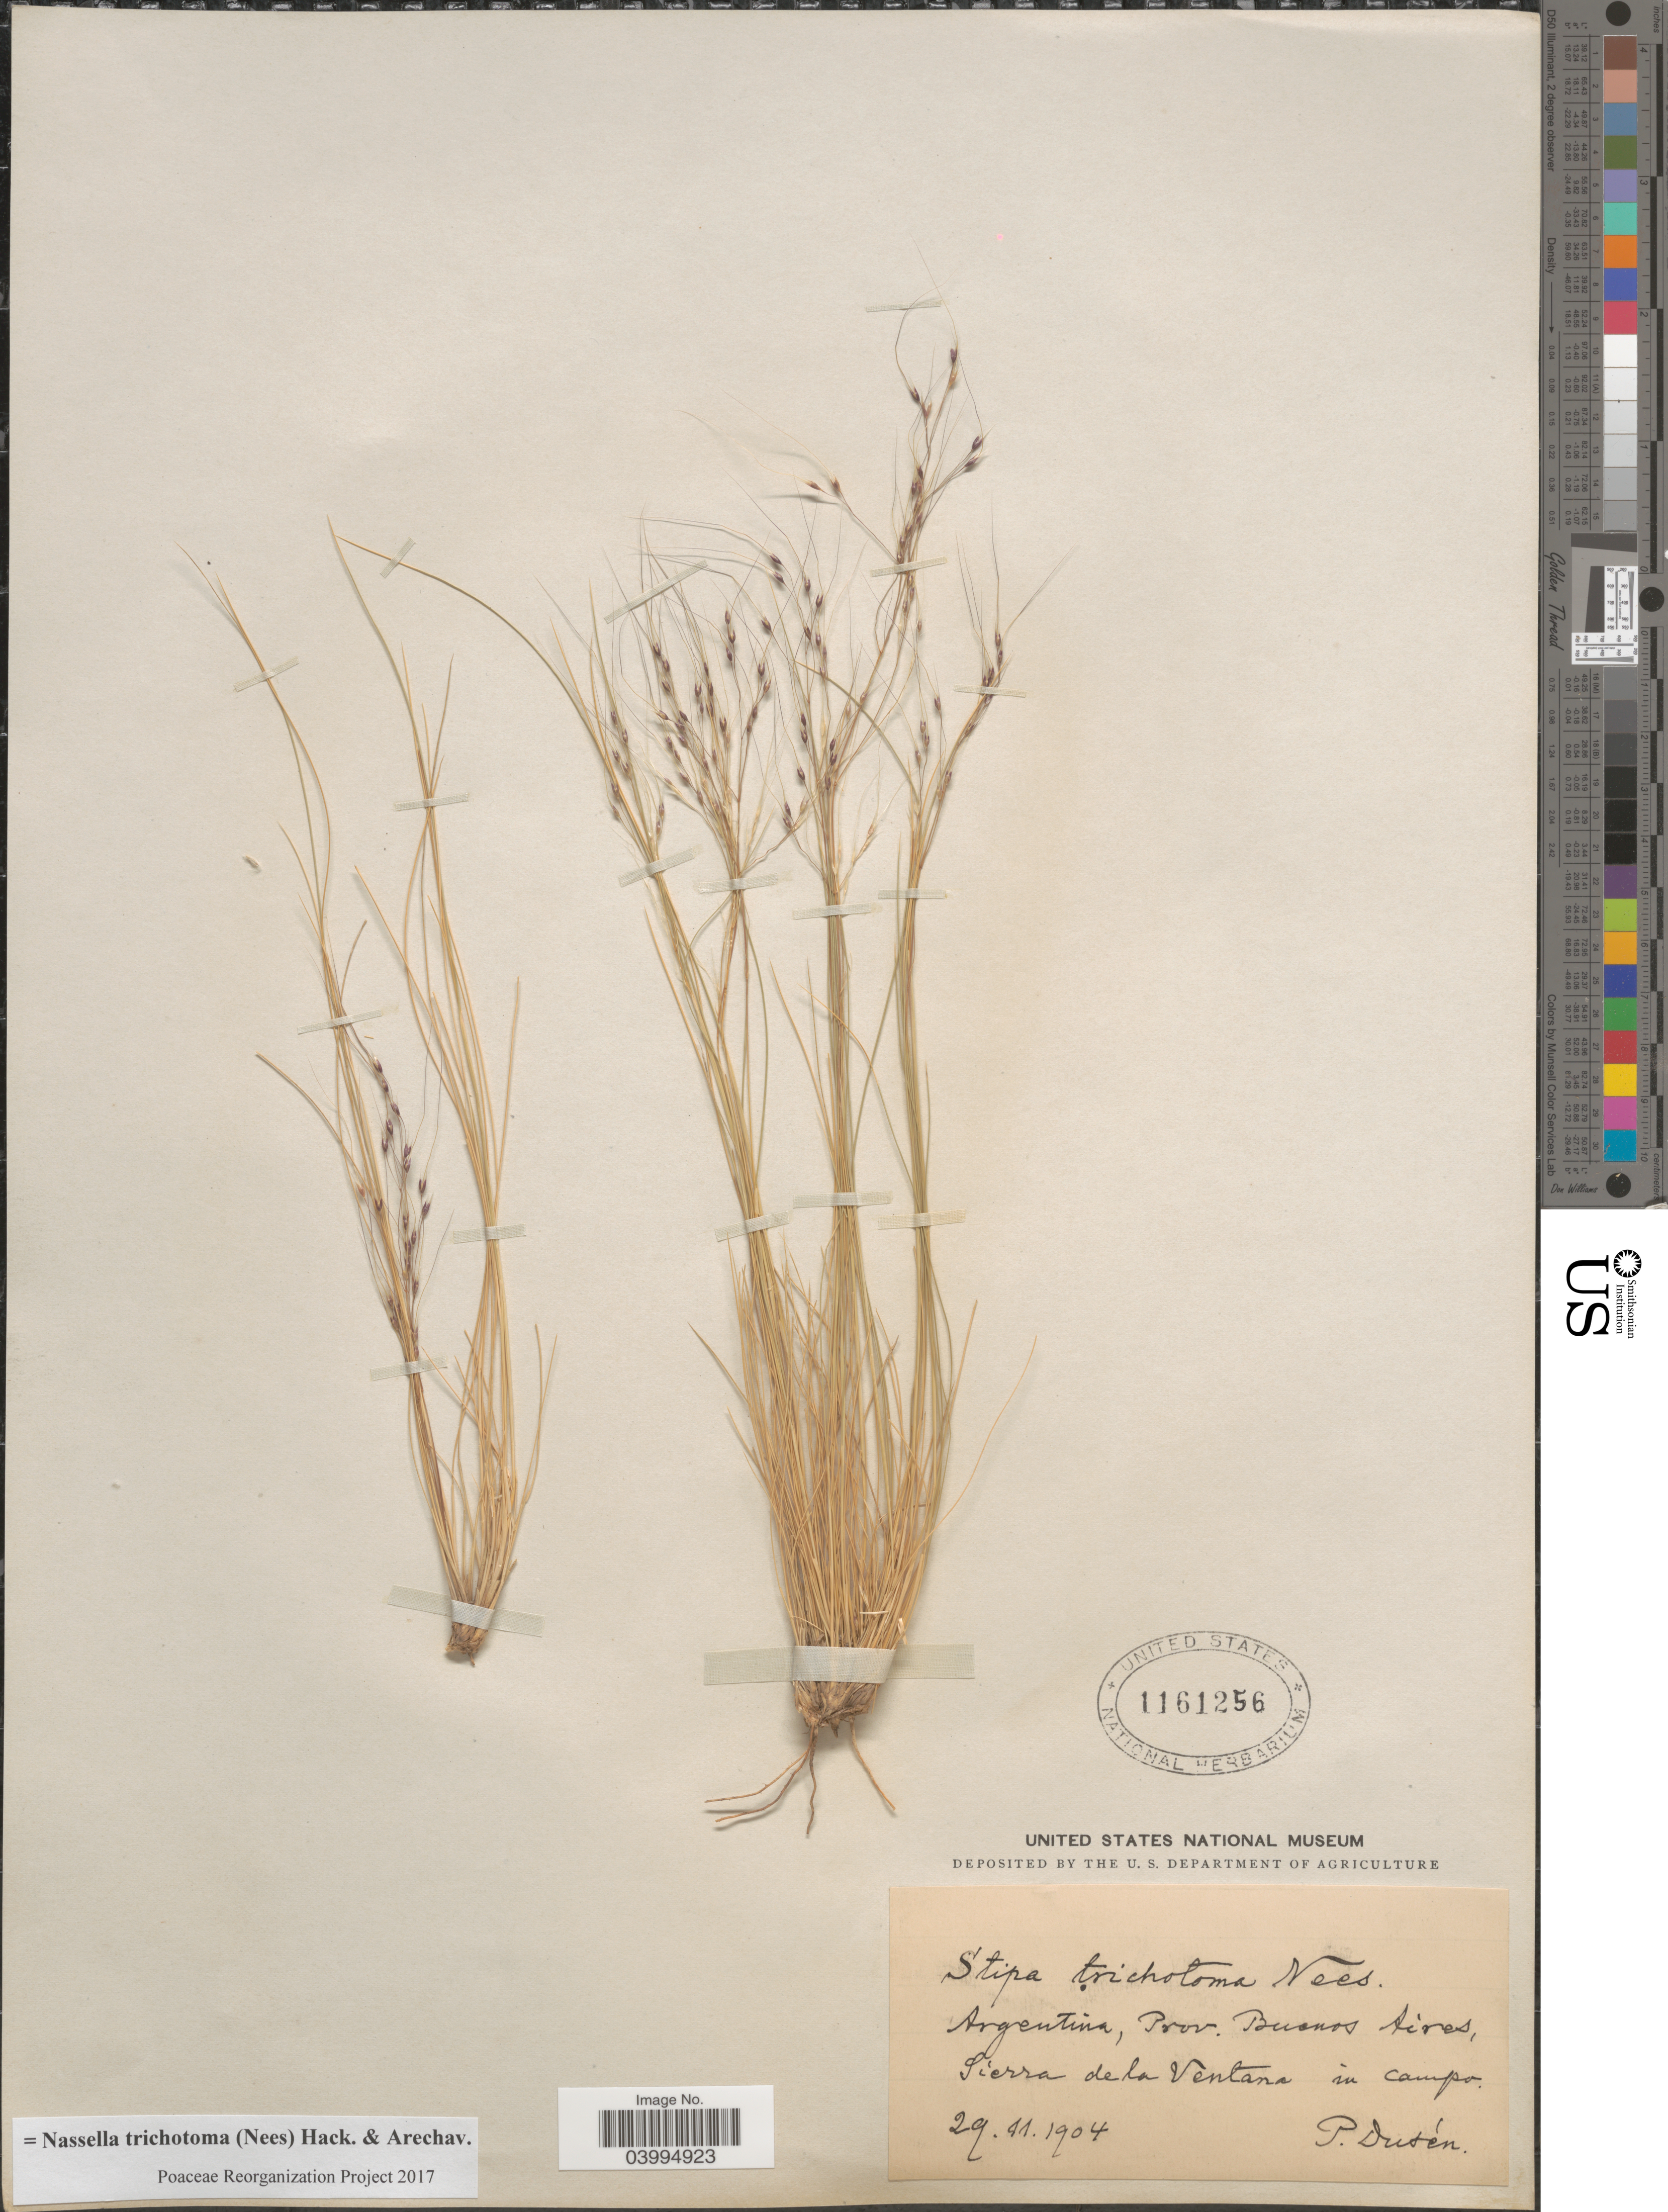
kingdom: Plantae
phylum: Tracheophyta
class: Liliopsida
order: Poales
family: Poaceae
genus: Nassella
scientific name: Nassella trichotoma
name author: (Ness) Hack. ex Arechav.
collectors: P. Dusén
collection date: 1904-11-29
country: Argentina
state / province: Buenos Aires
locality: Sierra de la Ventana in campo.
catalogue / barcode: US 1161256